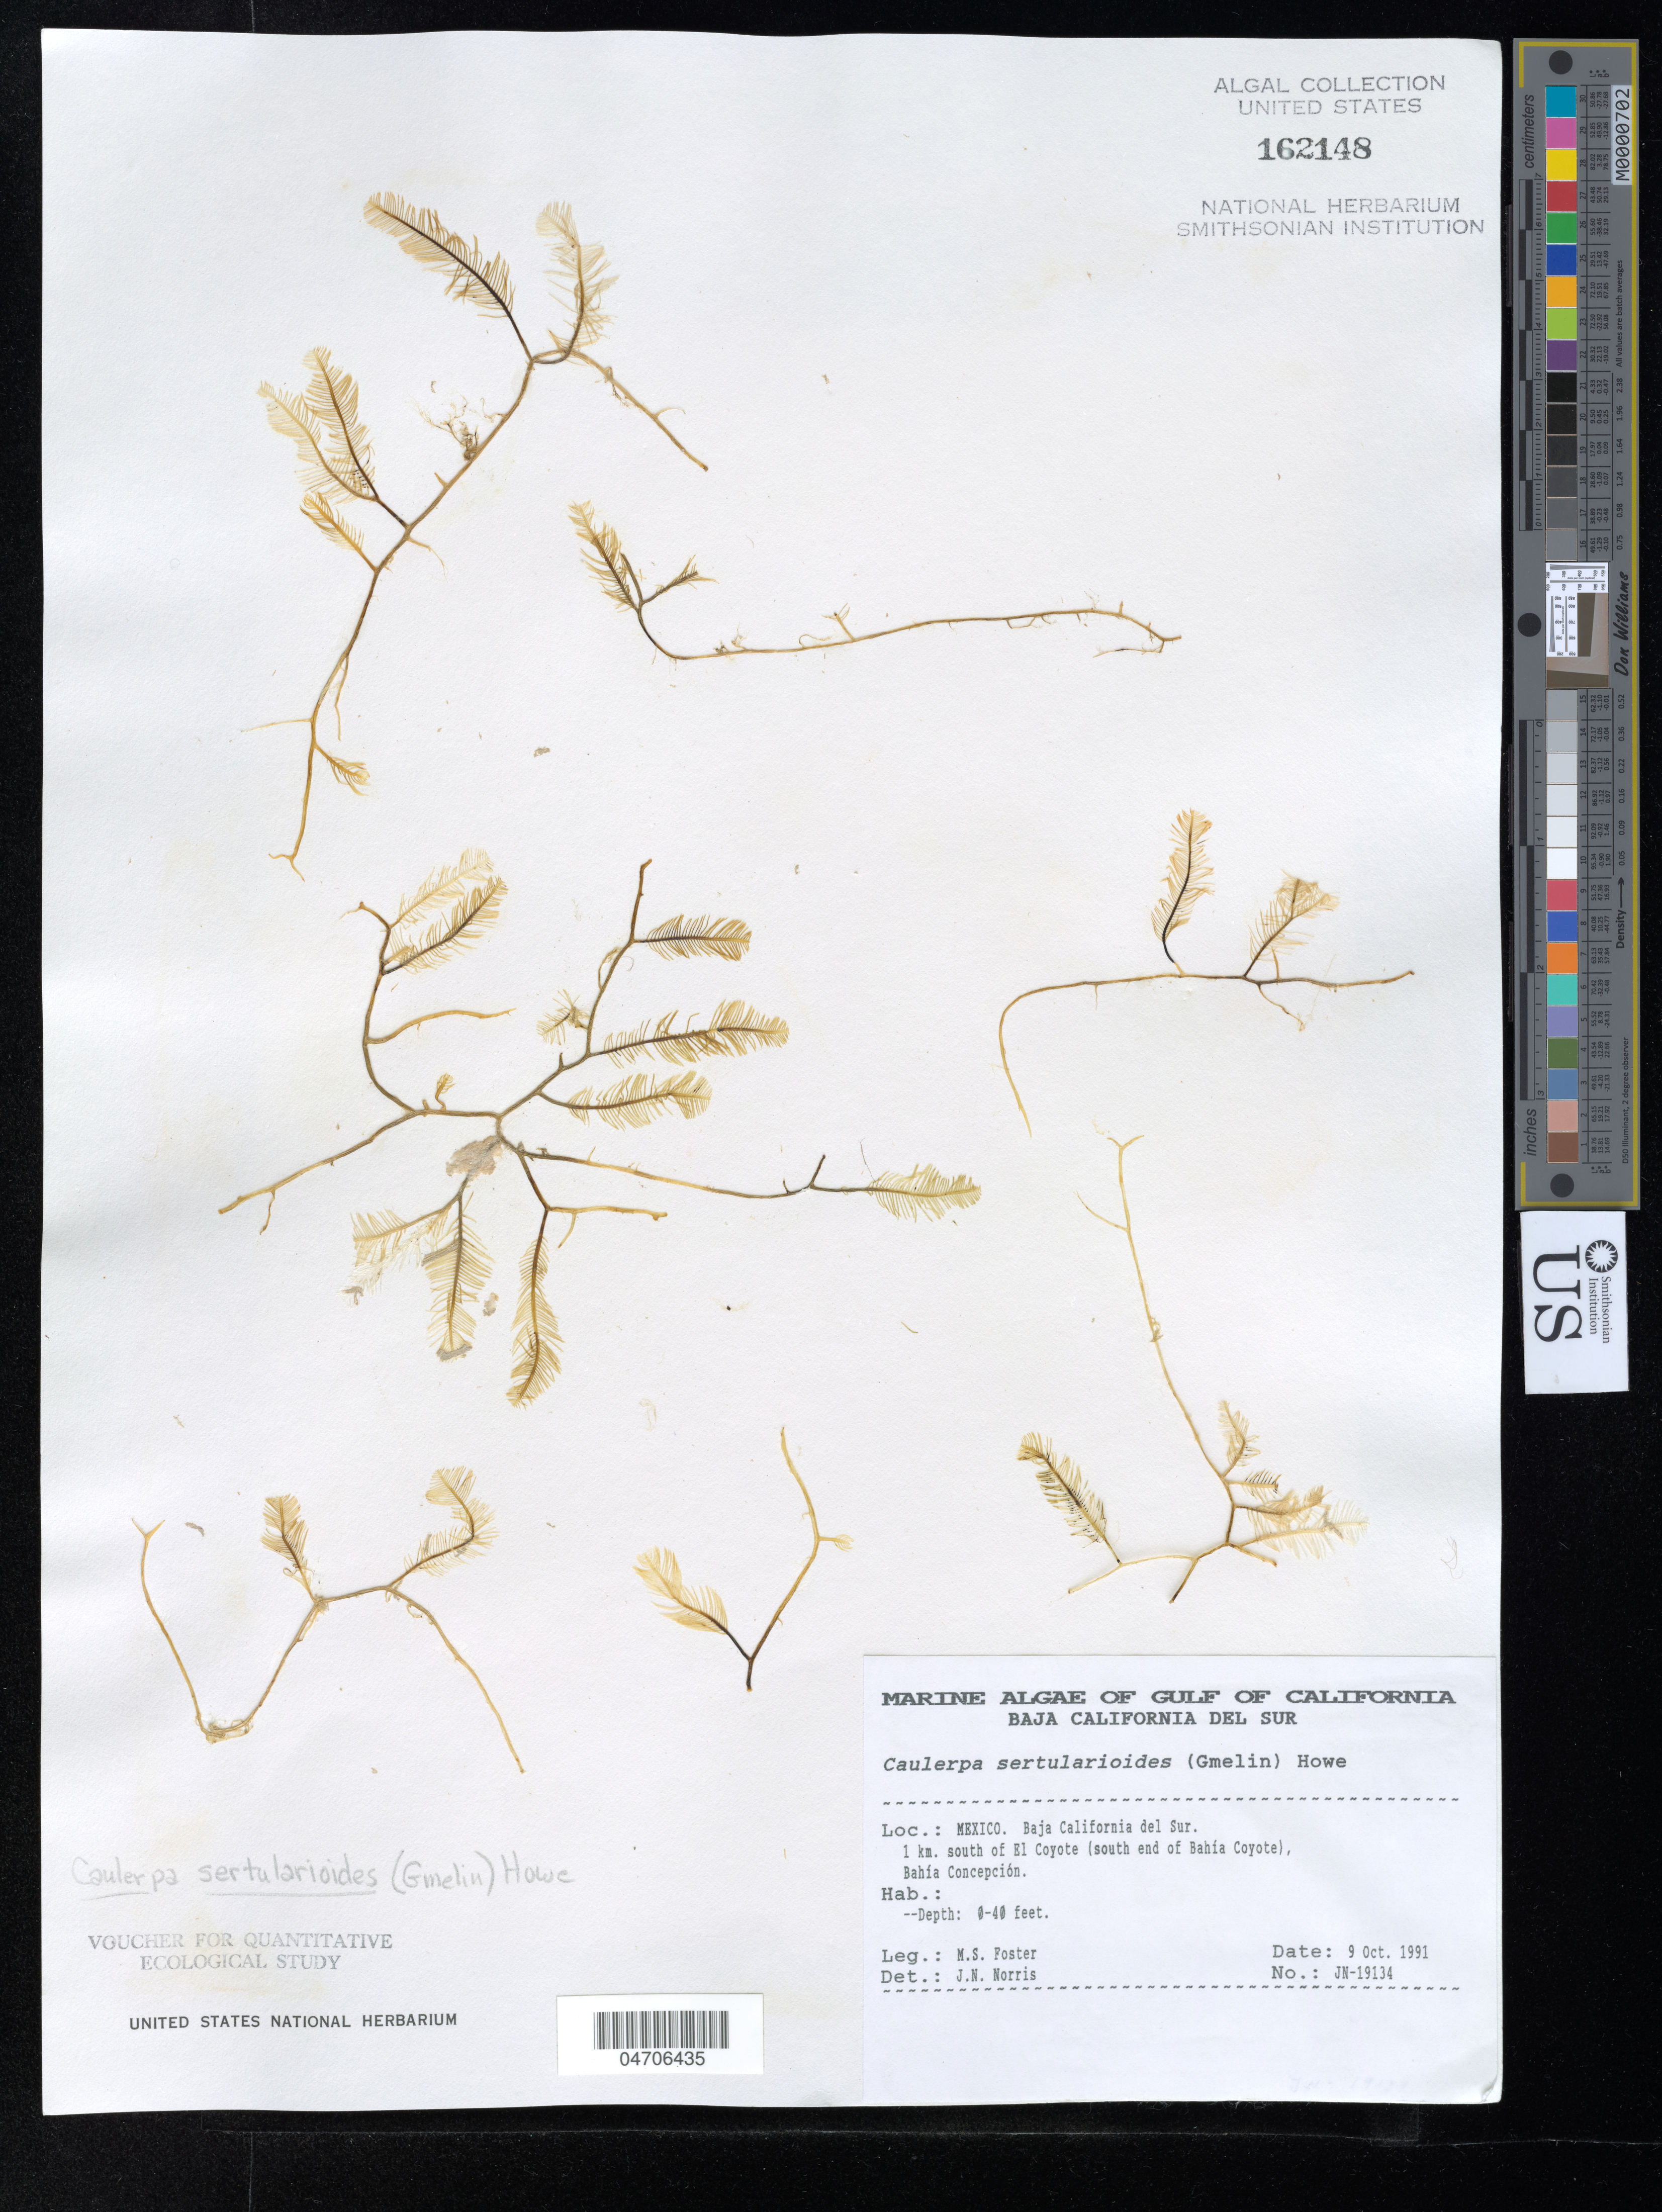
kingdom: Plantae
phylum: Chlorophyta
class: Ulvophyceae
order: Bryopsidales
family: Caulerpaceae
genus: Caulerpa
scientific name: Caulerpa sertularioides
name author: (S.G. Gmel.) M. Howe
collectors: M. Foster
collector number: JN-19134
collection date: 1991-10-09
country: Mexico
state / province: Baja California Sur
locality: Gulf of California. Baja California del Sur. 1 km. south of El Coyote (south end of Bahia Coyote), Bahía Concepción.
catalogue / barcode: US 162148